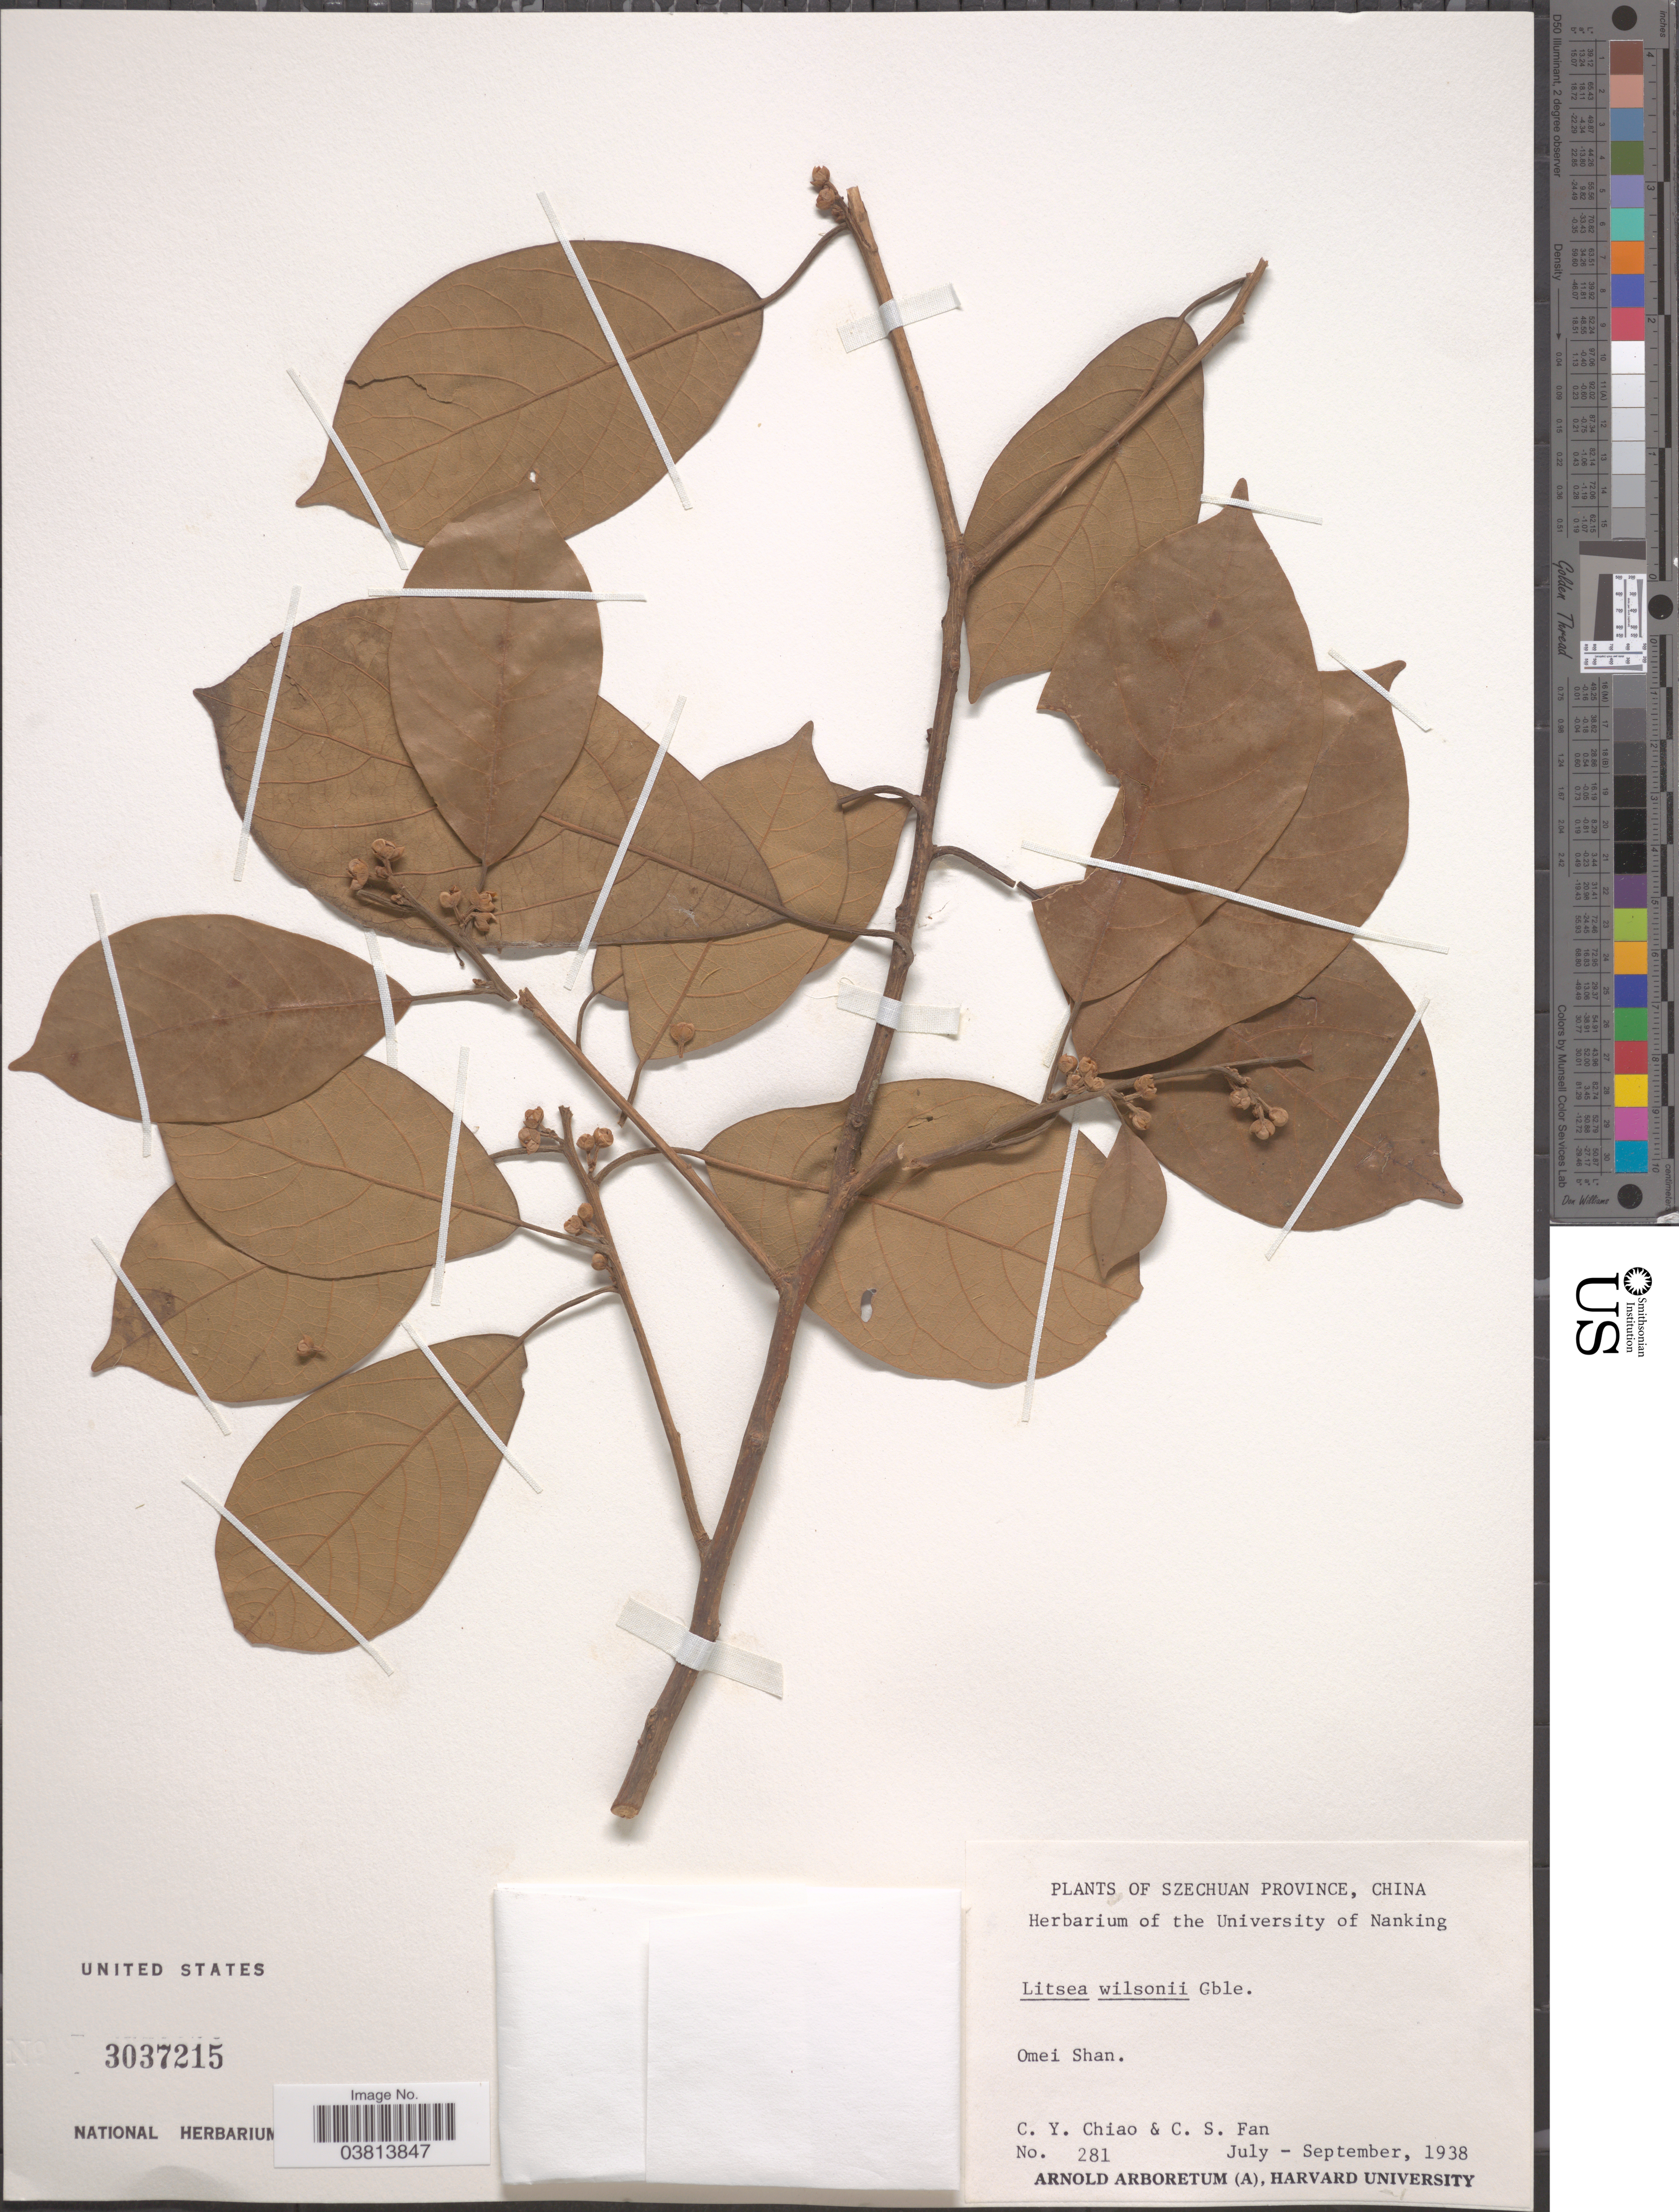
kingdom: Plantae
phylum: Tracheophyta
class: Magnoliopsida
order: Laurales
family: Lauraceae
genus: Litsea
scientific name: Litsea wilsonii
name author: Gamble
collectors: C. Y. Chiao & C. S. Fan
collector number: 281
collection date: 1938-07/1938-09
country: China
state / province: Sichuan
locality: Szechuan Province. Omei Shan.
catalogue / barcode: US 3037215